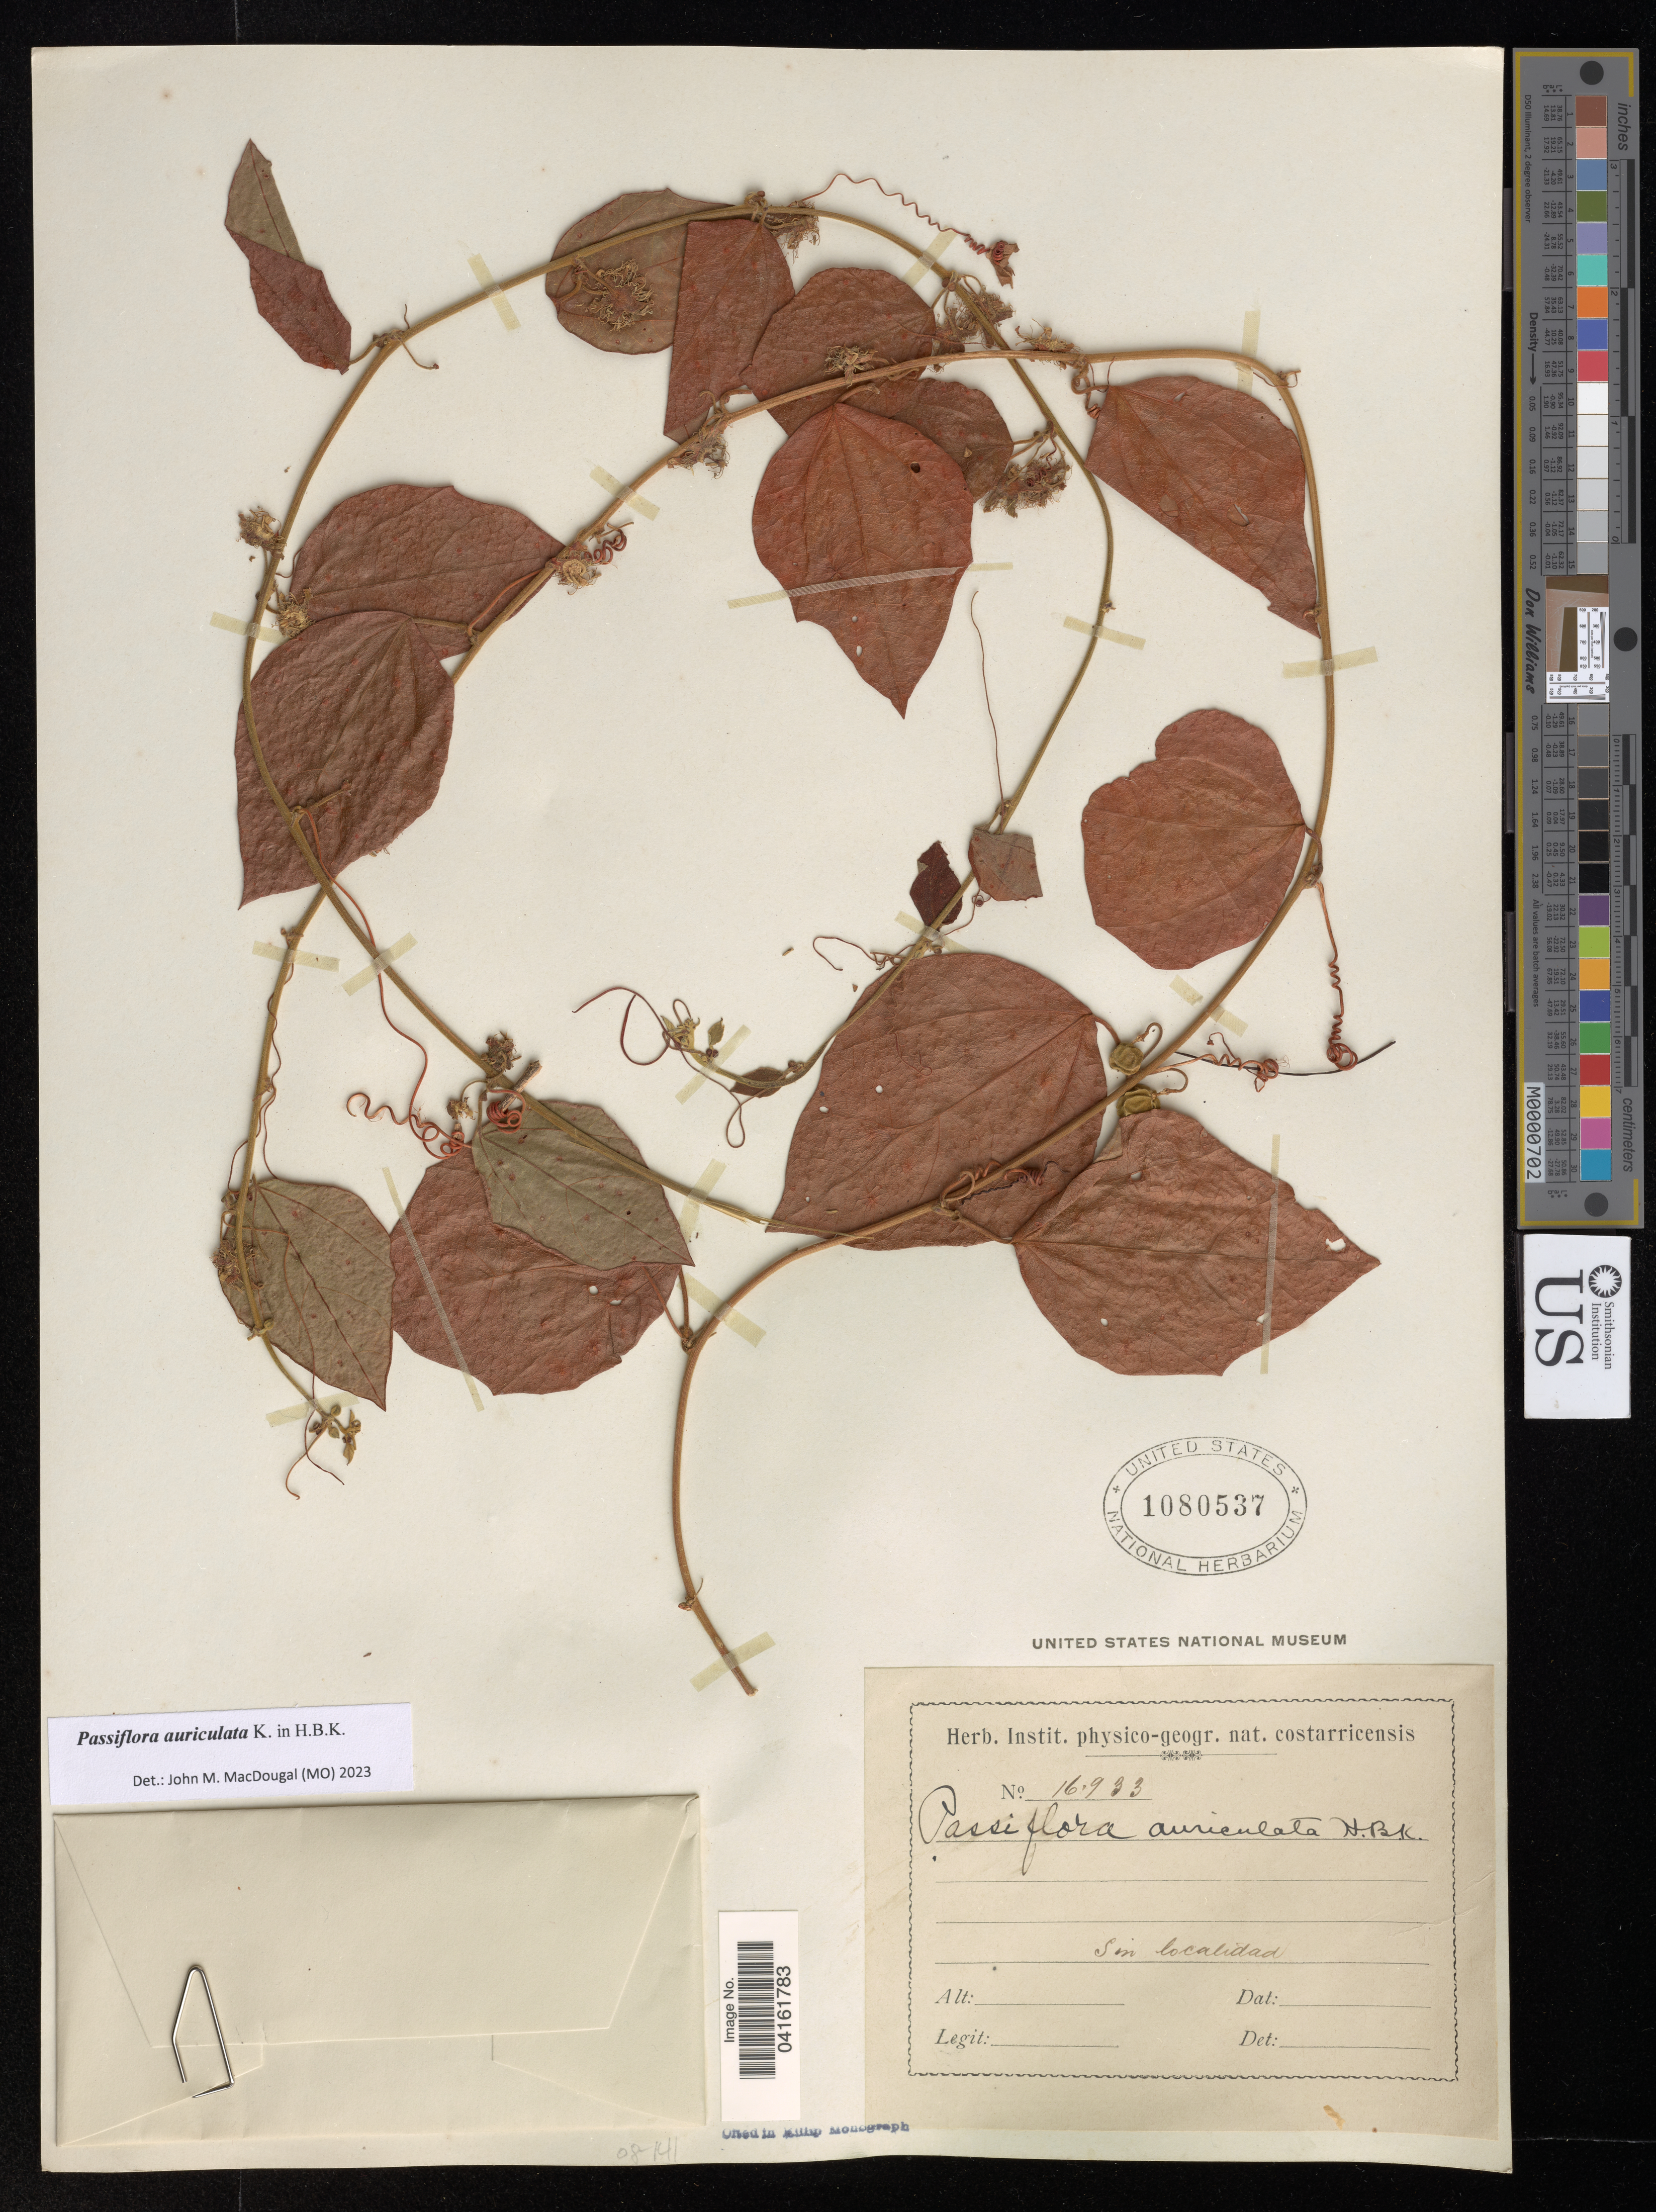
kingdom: Plantae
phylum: Tracheophyta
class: Magnoliopsida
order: Malpighiales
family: Passifloraceae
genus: Passiflora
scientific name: Passiflora auriculata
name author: Kunth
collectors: ex herb. Instit. physico-geogr. nat. costarricensis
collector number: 16.933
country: Costa Rica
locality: Sin localidad.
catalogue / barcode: US 1080537